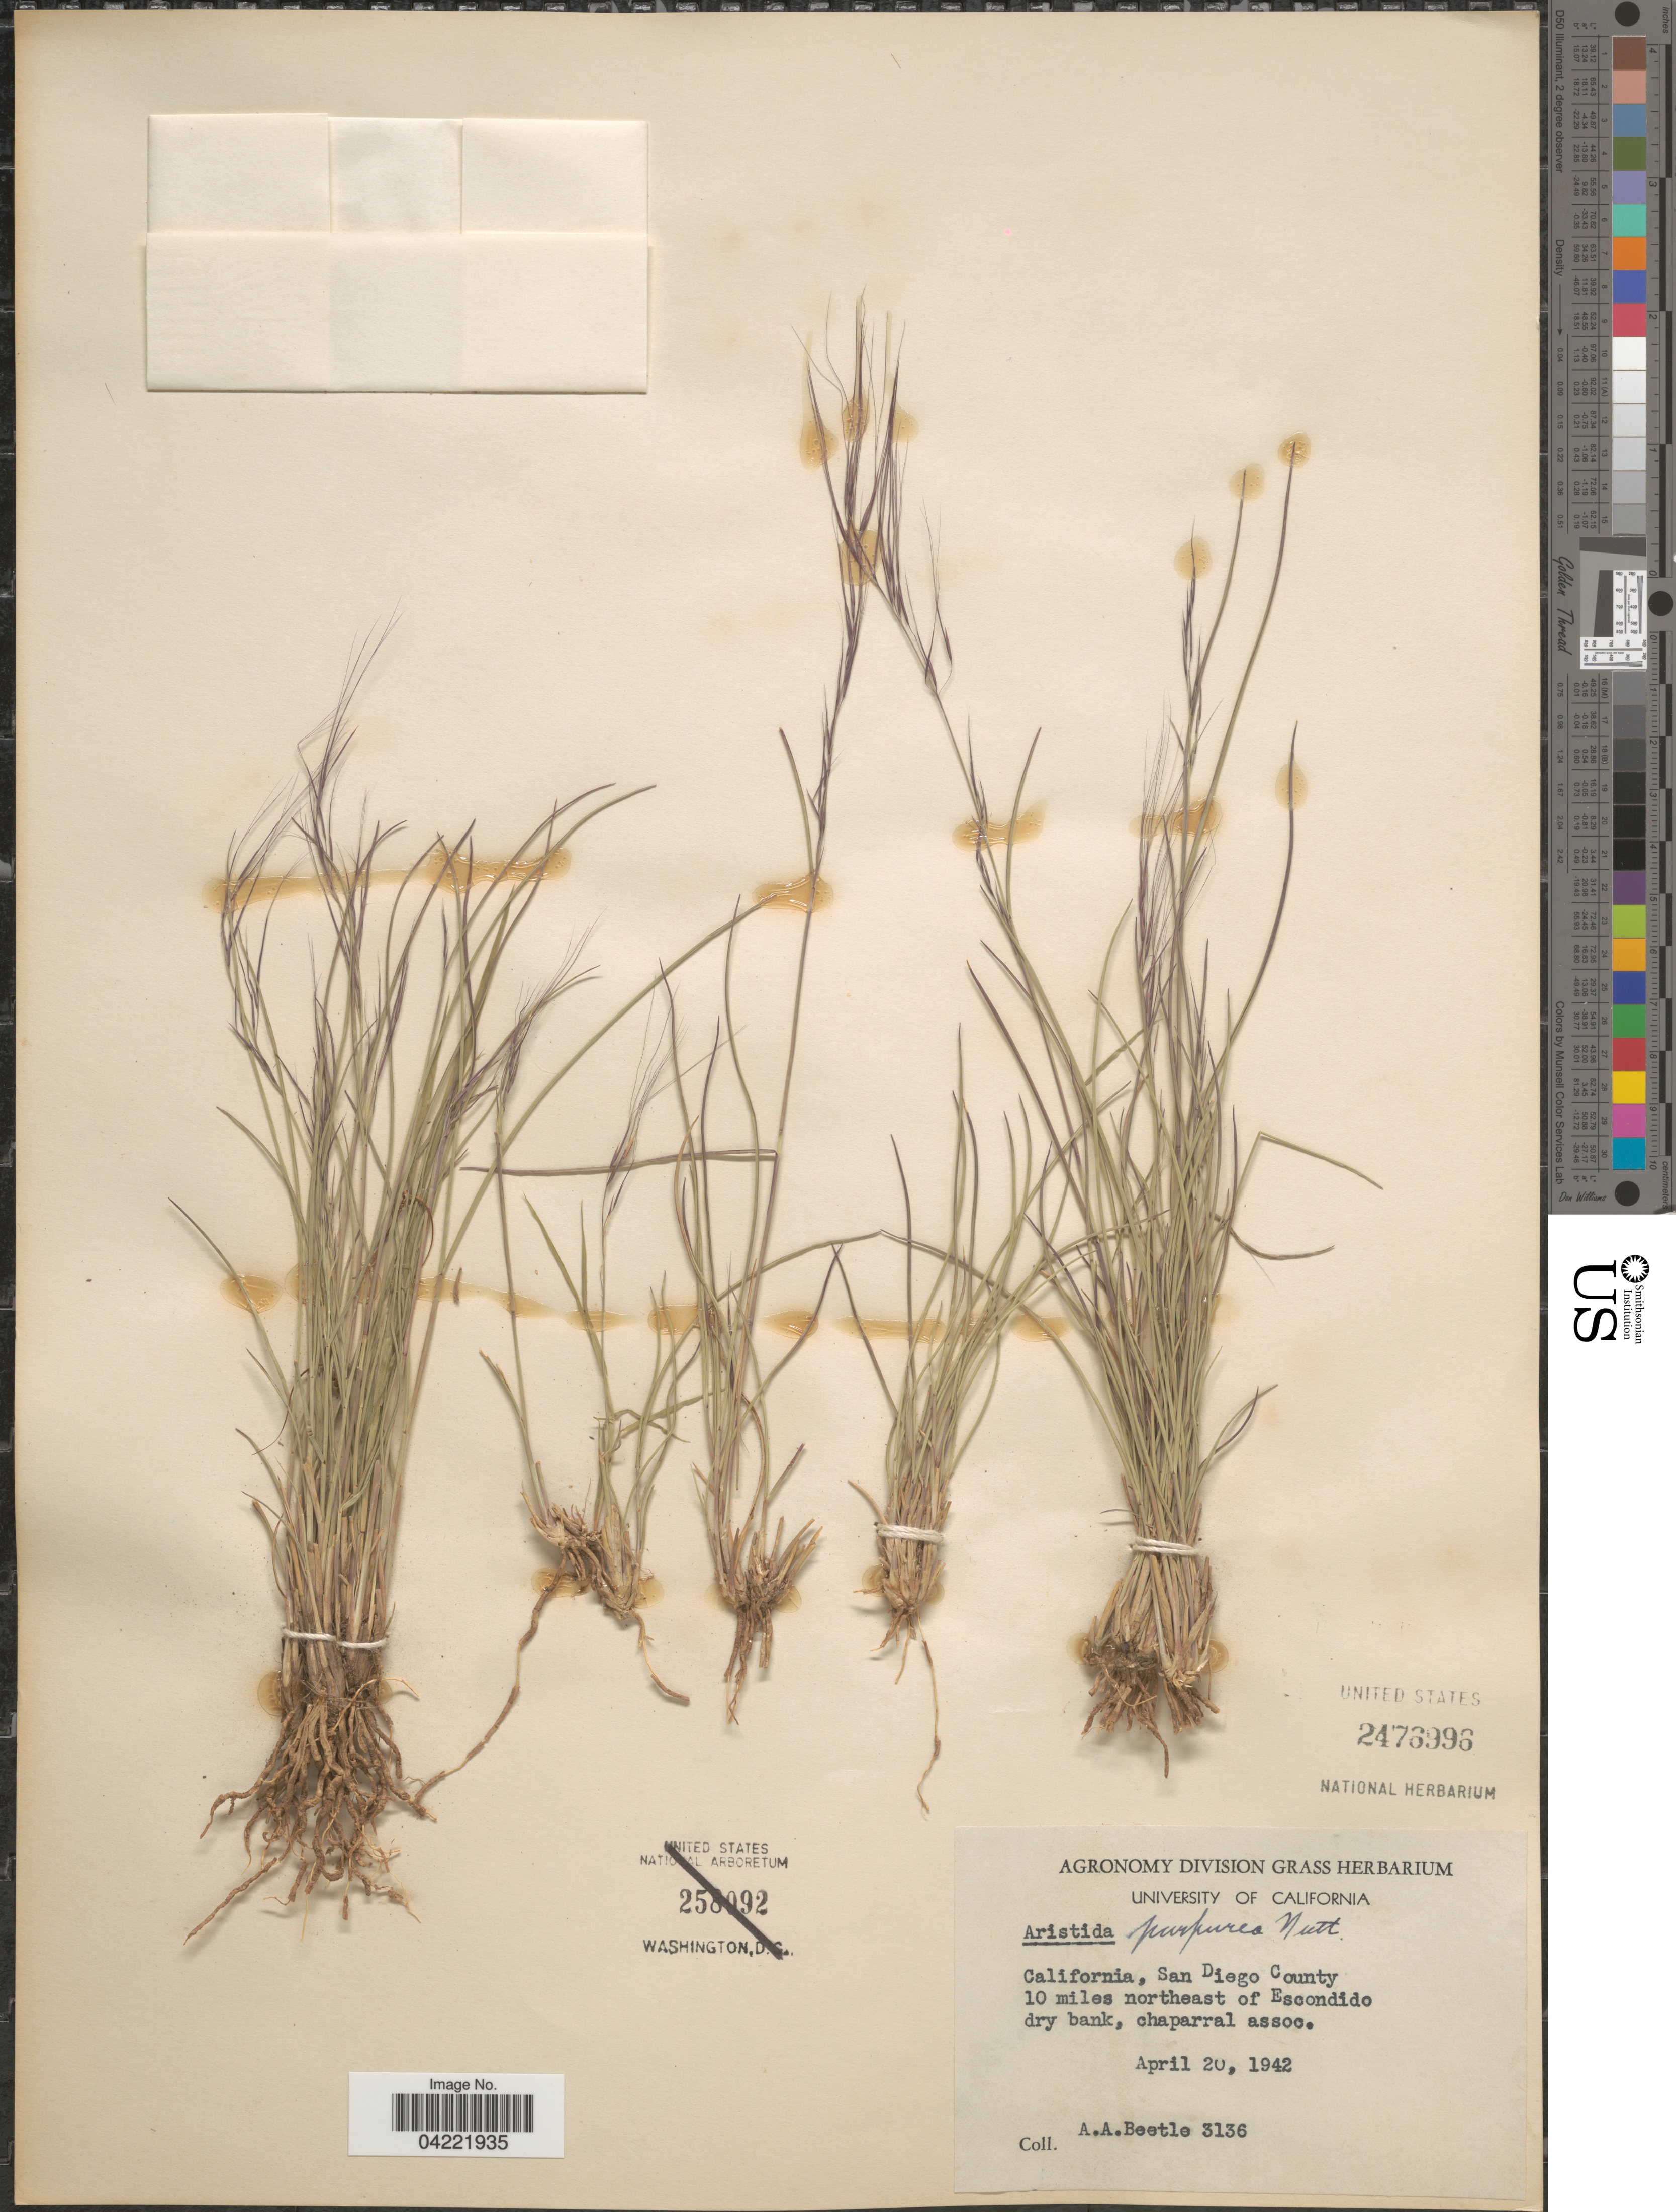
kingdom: Plantae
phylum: Tracheophyta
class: Liliopsida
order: Poales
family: Poaceae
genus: Aristida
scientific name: Aristida purpurea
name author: Nutt.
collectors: A. A. Beetle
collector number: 3136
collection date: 1942-04-20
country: United States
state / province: California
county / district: San Diego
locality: San Diego County. 10 miles northeast of Escondido. Dry bank, chaparral assoc.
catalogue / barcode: US 2476996